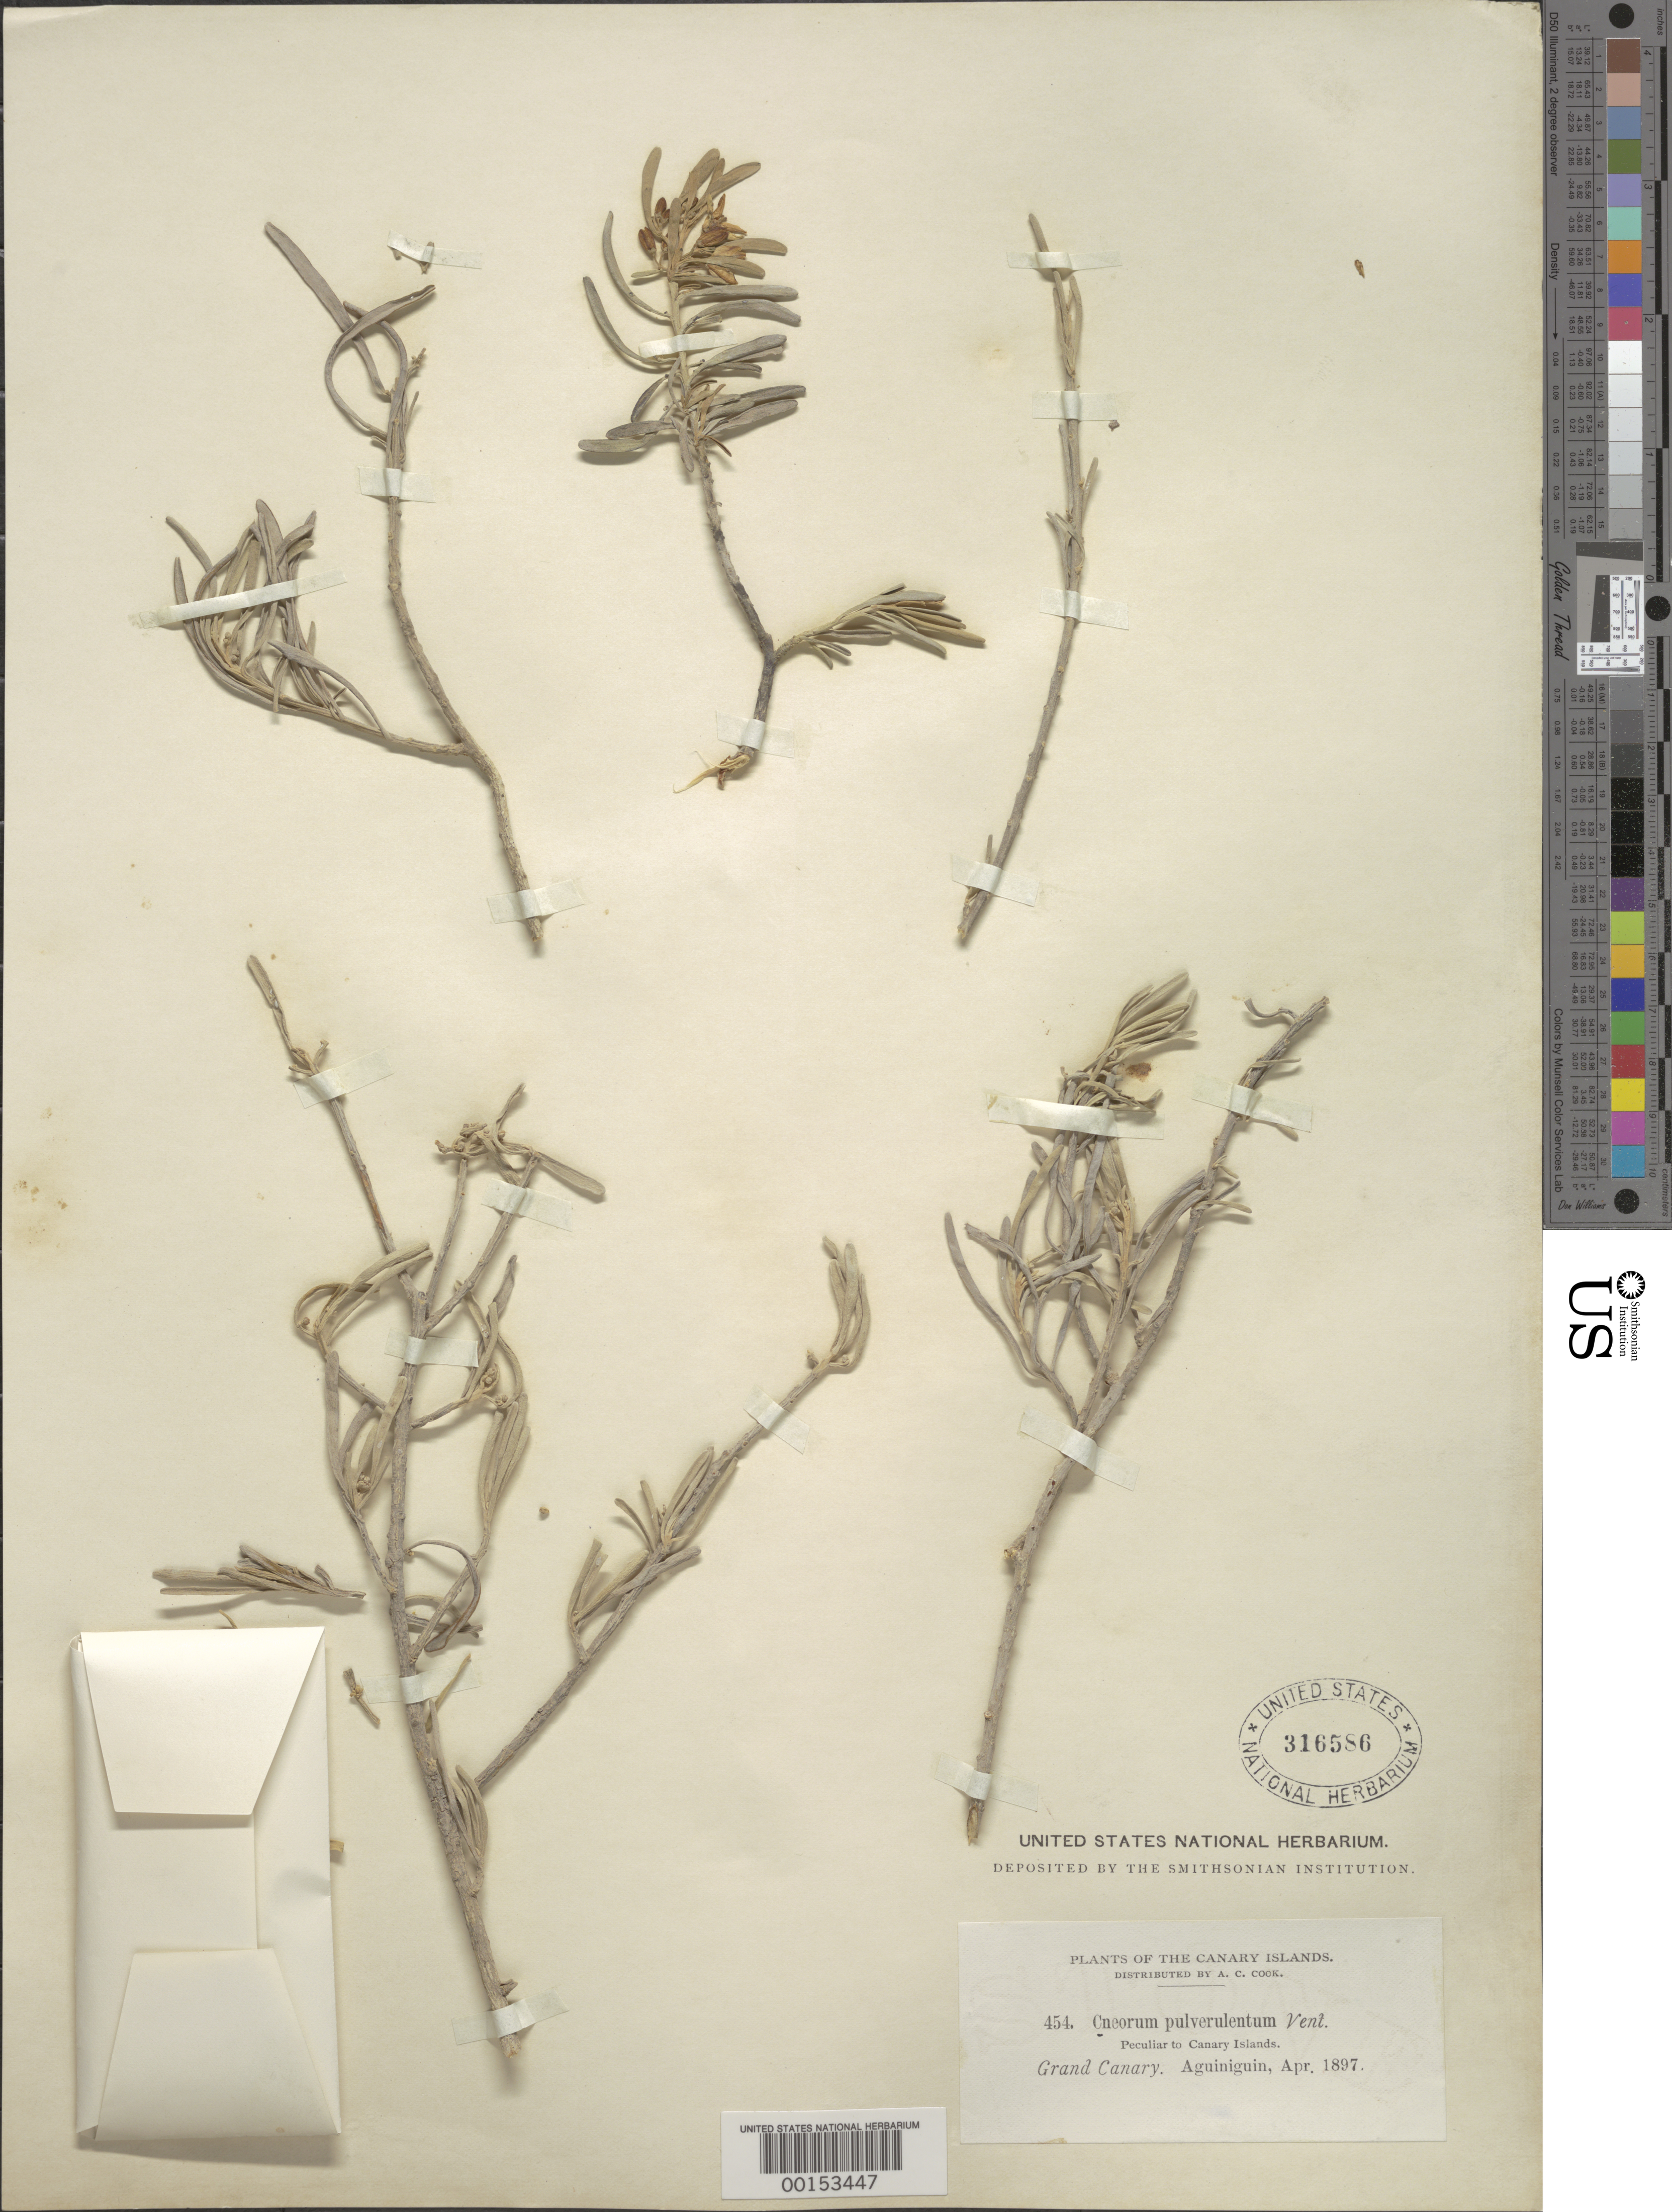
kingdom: Plantae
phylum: Tracheophyta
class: Magnoliopsida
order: Sapindales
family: Rutaceae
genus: Cneorum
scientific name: Cneorum pulverulentum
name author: Vent.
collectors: A. Cook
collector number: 454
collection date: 1897-04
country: Spain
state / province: Canarias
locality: The Canary Islands. Grand Canary. Aguiniguin.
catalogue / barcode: US 316586